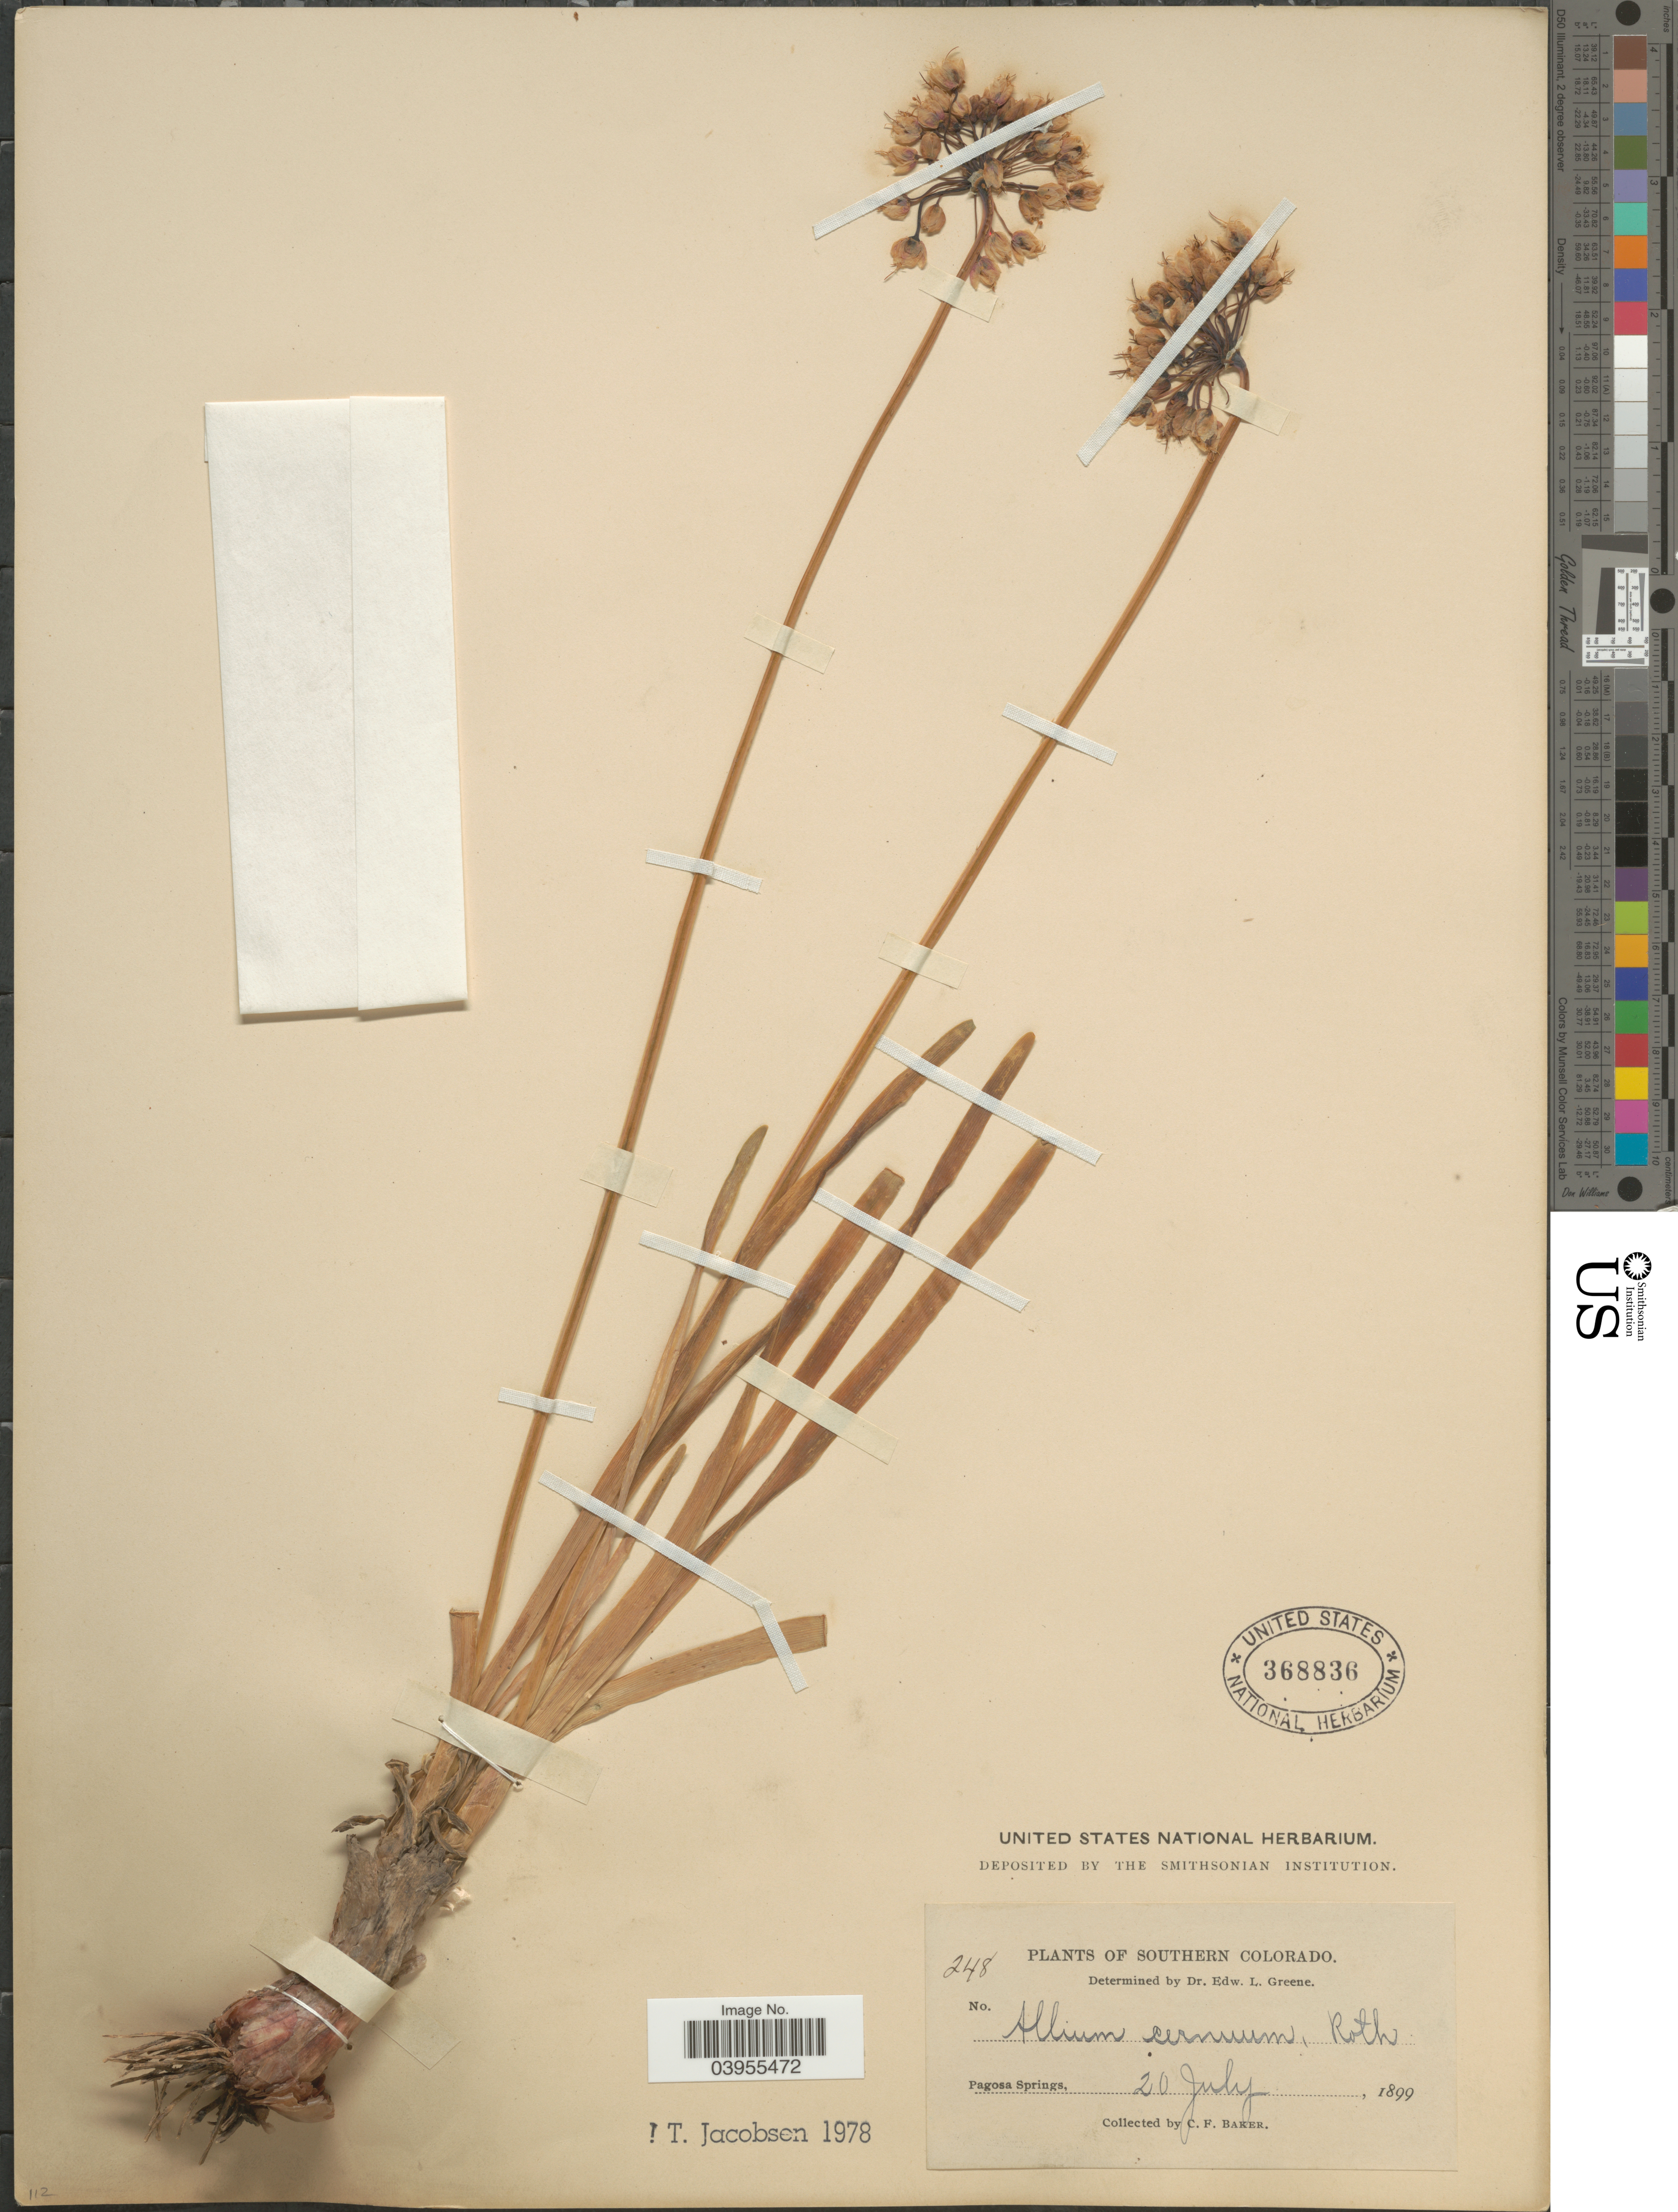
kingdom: Plantae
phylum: Tracheophyta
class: Liliopsida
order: Asparagales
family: Amaryllidaceae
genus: Allium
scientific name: Allium cernuum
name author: Roth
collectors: C. F. Baker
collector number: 248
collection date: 1899-07-20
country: United States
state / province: Colorado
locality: Southern Colorado. Pagosa Springs.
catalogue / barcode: US 368836